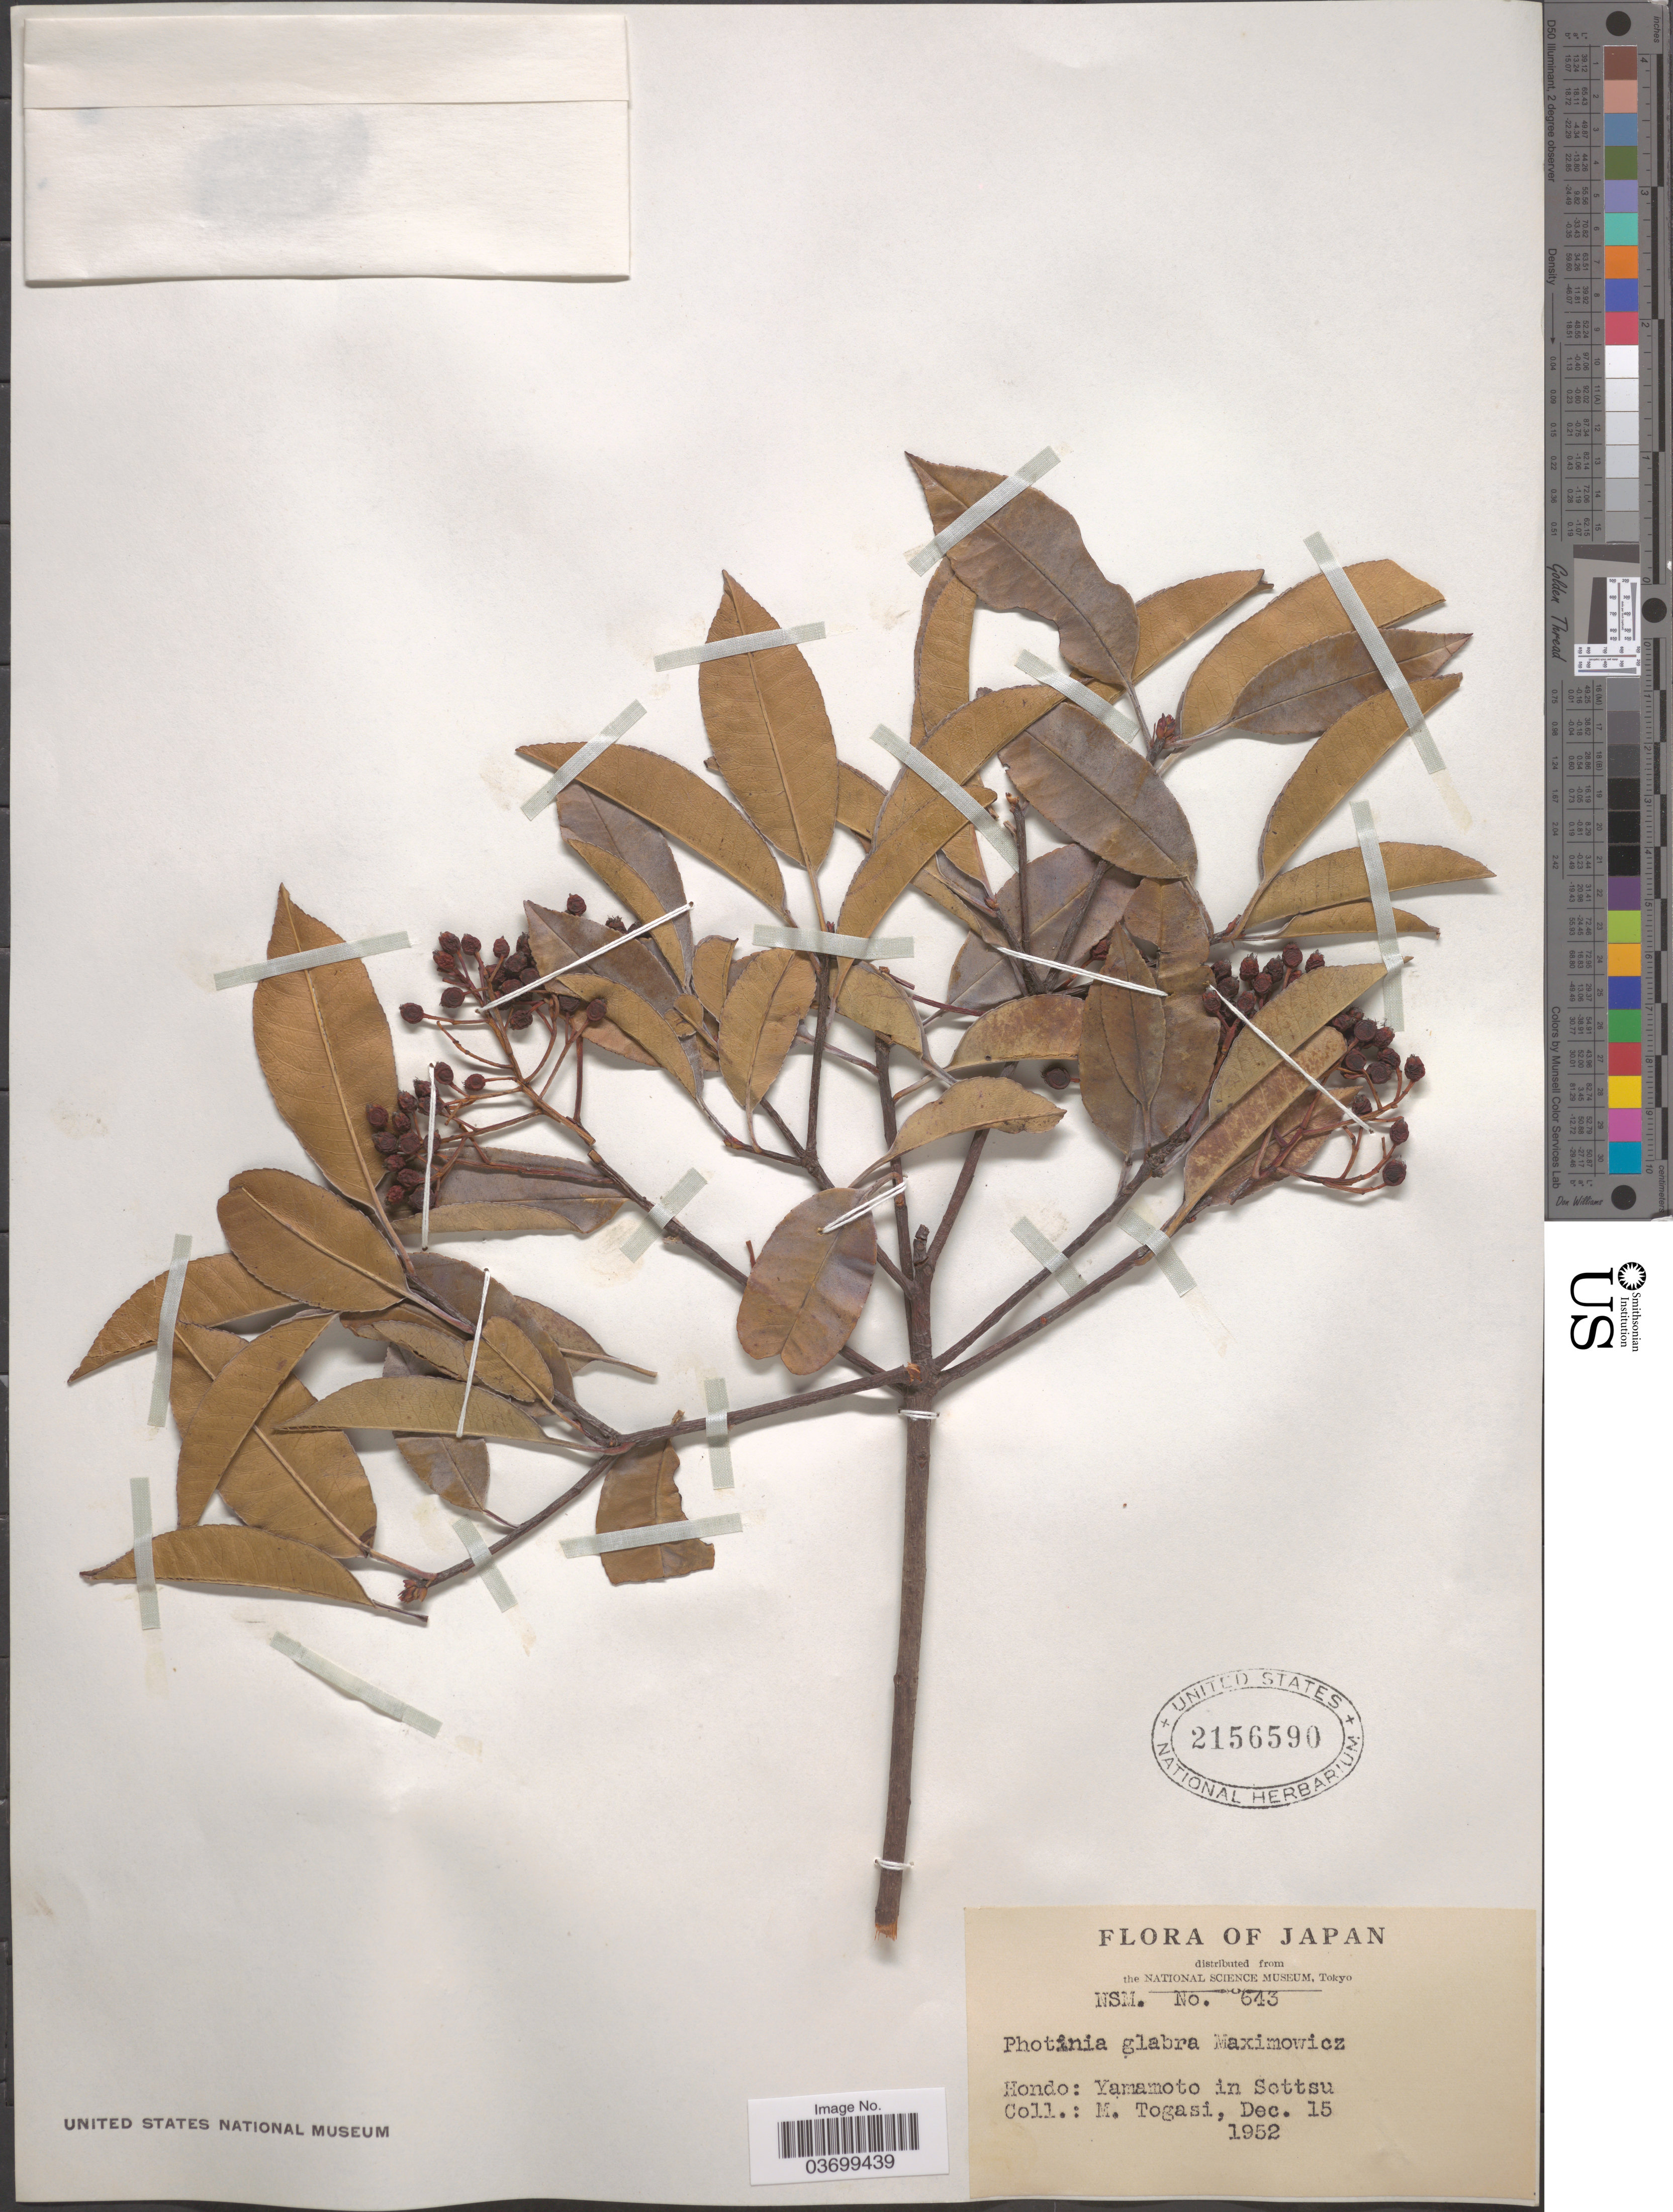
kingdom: Plantae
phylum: Tracheophyta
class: Magnoliopsida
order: Rosales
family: Rosaceae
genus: Photinia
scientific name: Photinia glabra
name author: (Thunb.) Jacob-Makoy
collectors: M. Togasi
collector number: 543*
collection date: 1952-12-15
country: Japan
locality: Hondo: Yamamoto in Settsu.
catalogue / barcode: US 2156590